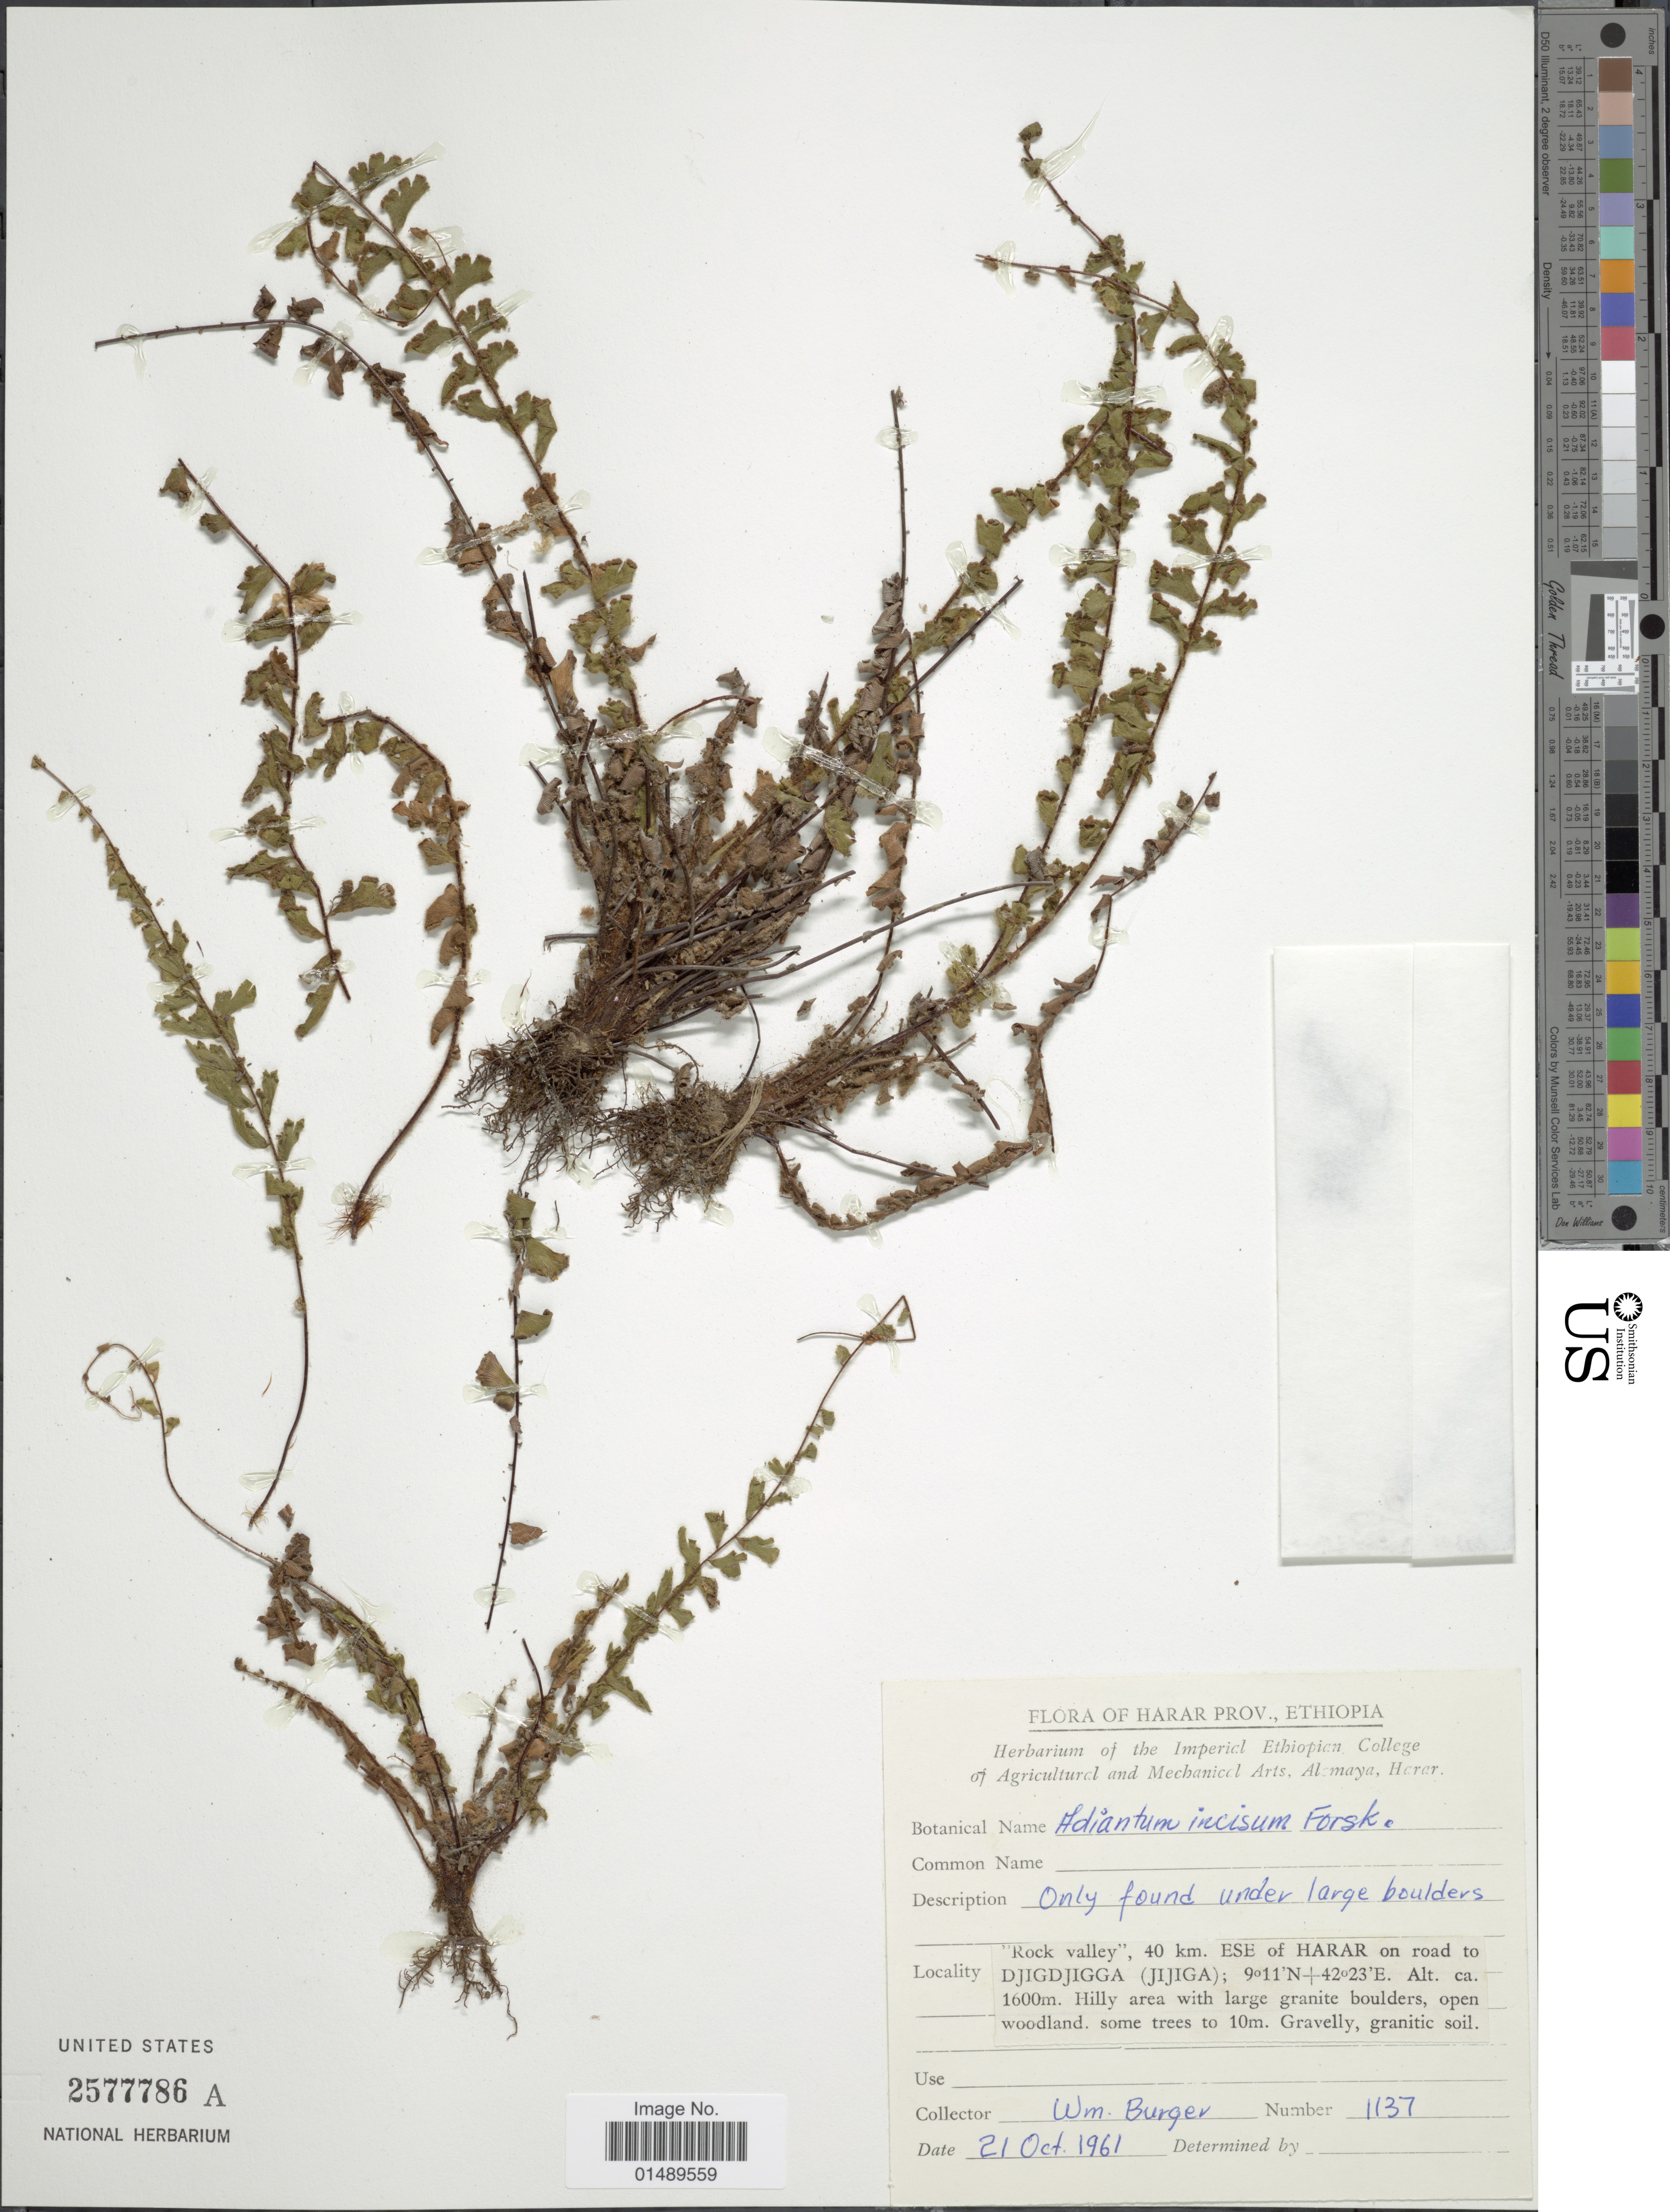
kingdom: Plantae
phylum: Tracheophyta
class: Polypodiopsida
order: Polypodiales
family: Pteridaceae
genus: Adiantum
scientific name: Adiantum incisum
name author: Forssk.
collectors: W. Burger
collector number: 1137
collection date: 1961-10-21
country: Ethiopia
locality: Harar prov, Rock Valley, 40 km ESE of Harar on road to Djigdjigga (Jijiga)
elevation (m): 1600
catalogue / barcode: US 2577786A